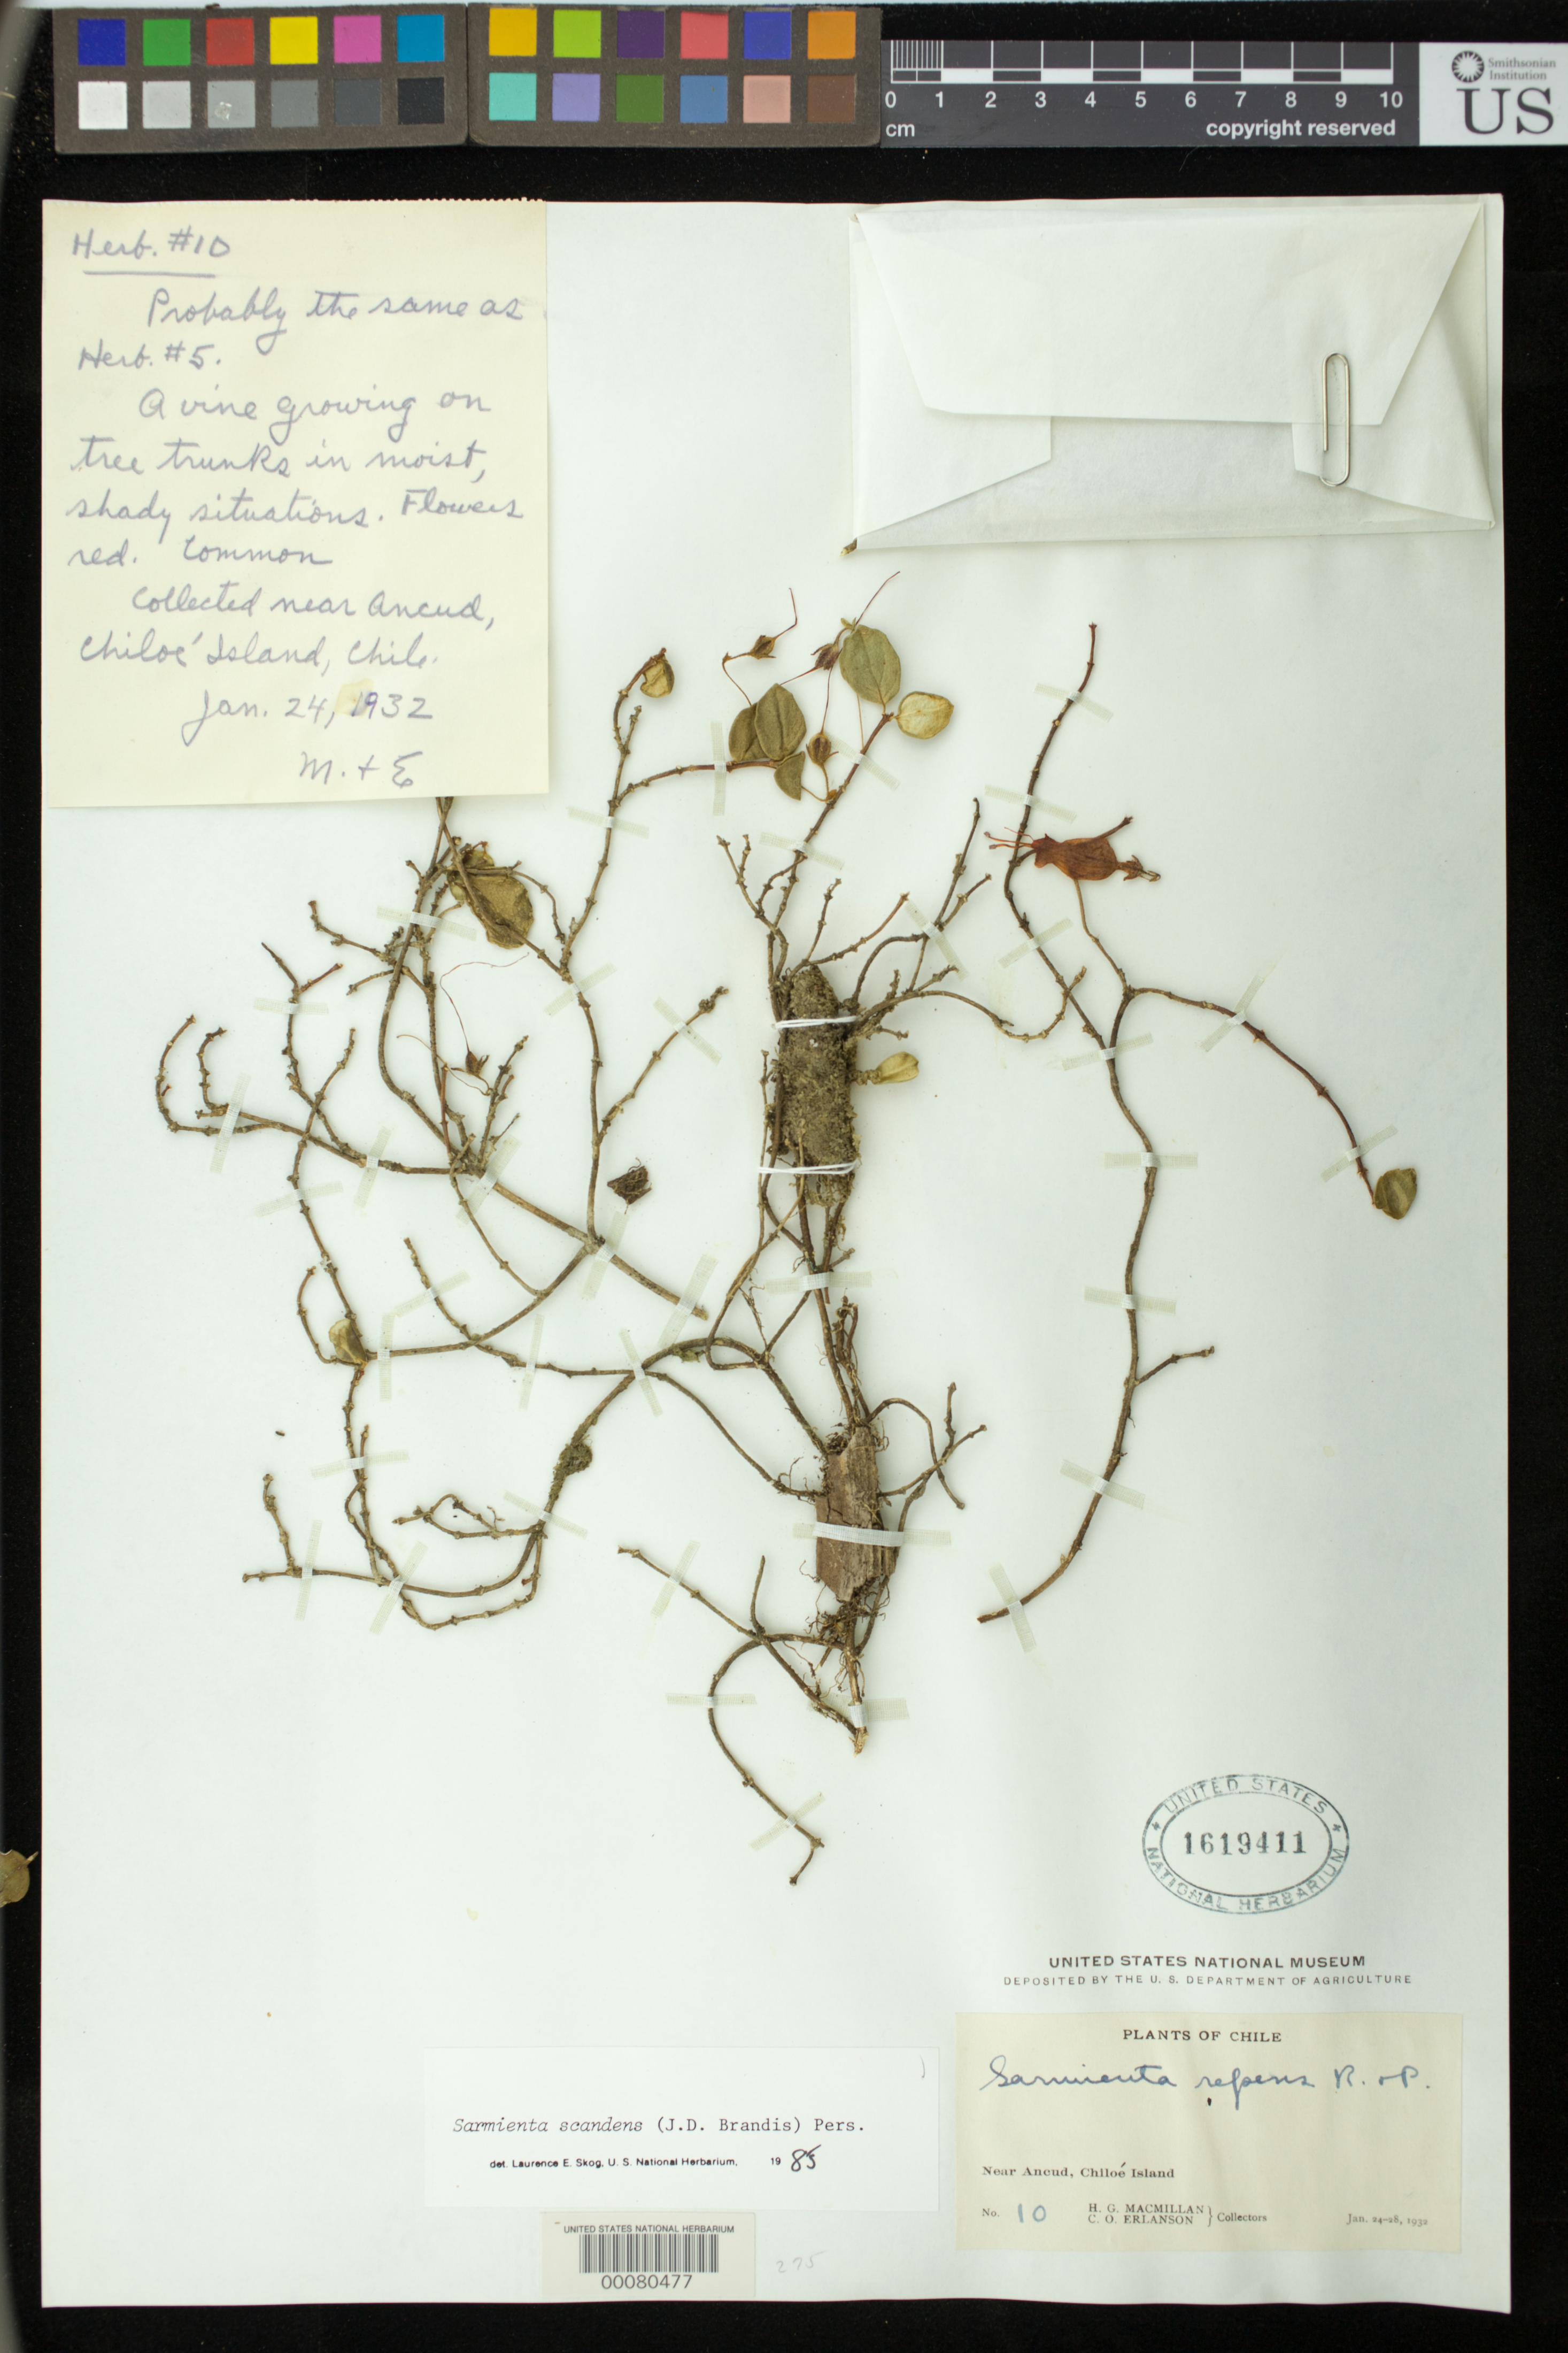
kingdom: Plantae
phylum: Tracheophyta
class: Magnoliopsida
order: Lamiales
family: Gesneriaceae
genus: Sarmienta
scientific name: Sarmienta scandens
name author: (J.D. Brandis) Pers.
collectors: H. MacMillan & C. O. Erlanson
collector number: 10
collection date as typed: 24 Jan 1932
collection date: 1932-01-24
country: Chile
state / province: Los Lagos (X)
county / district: Chiloé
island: Chiloé I.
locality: Collected near Ancud, Chiloé Island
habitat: Moist, shady situations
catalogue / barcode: US 1619411